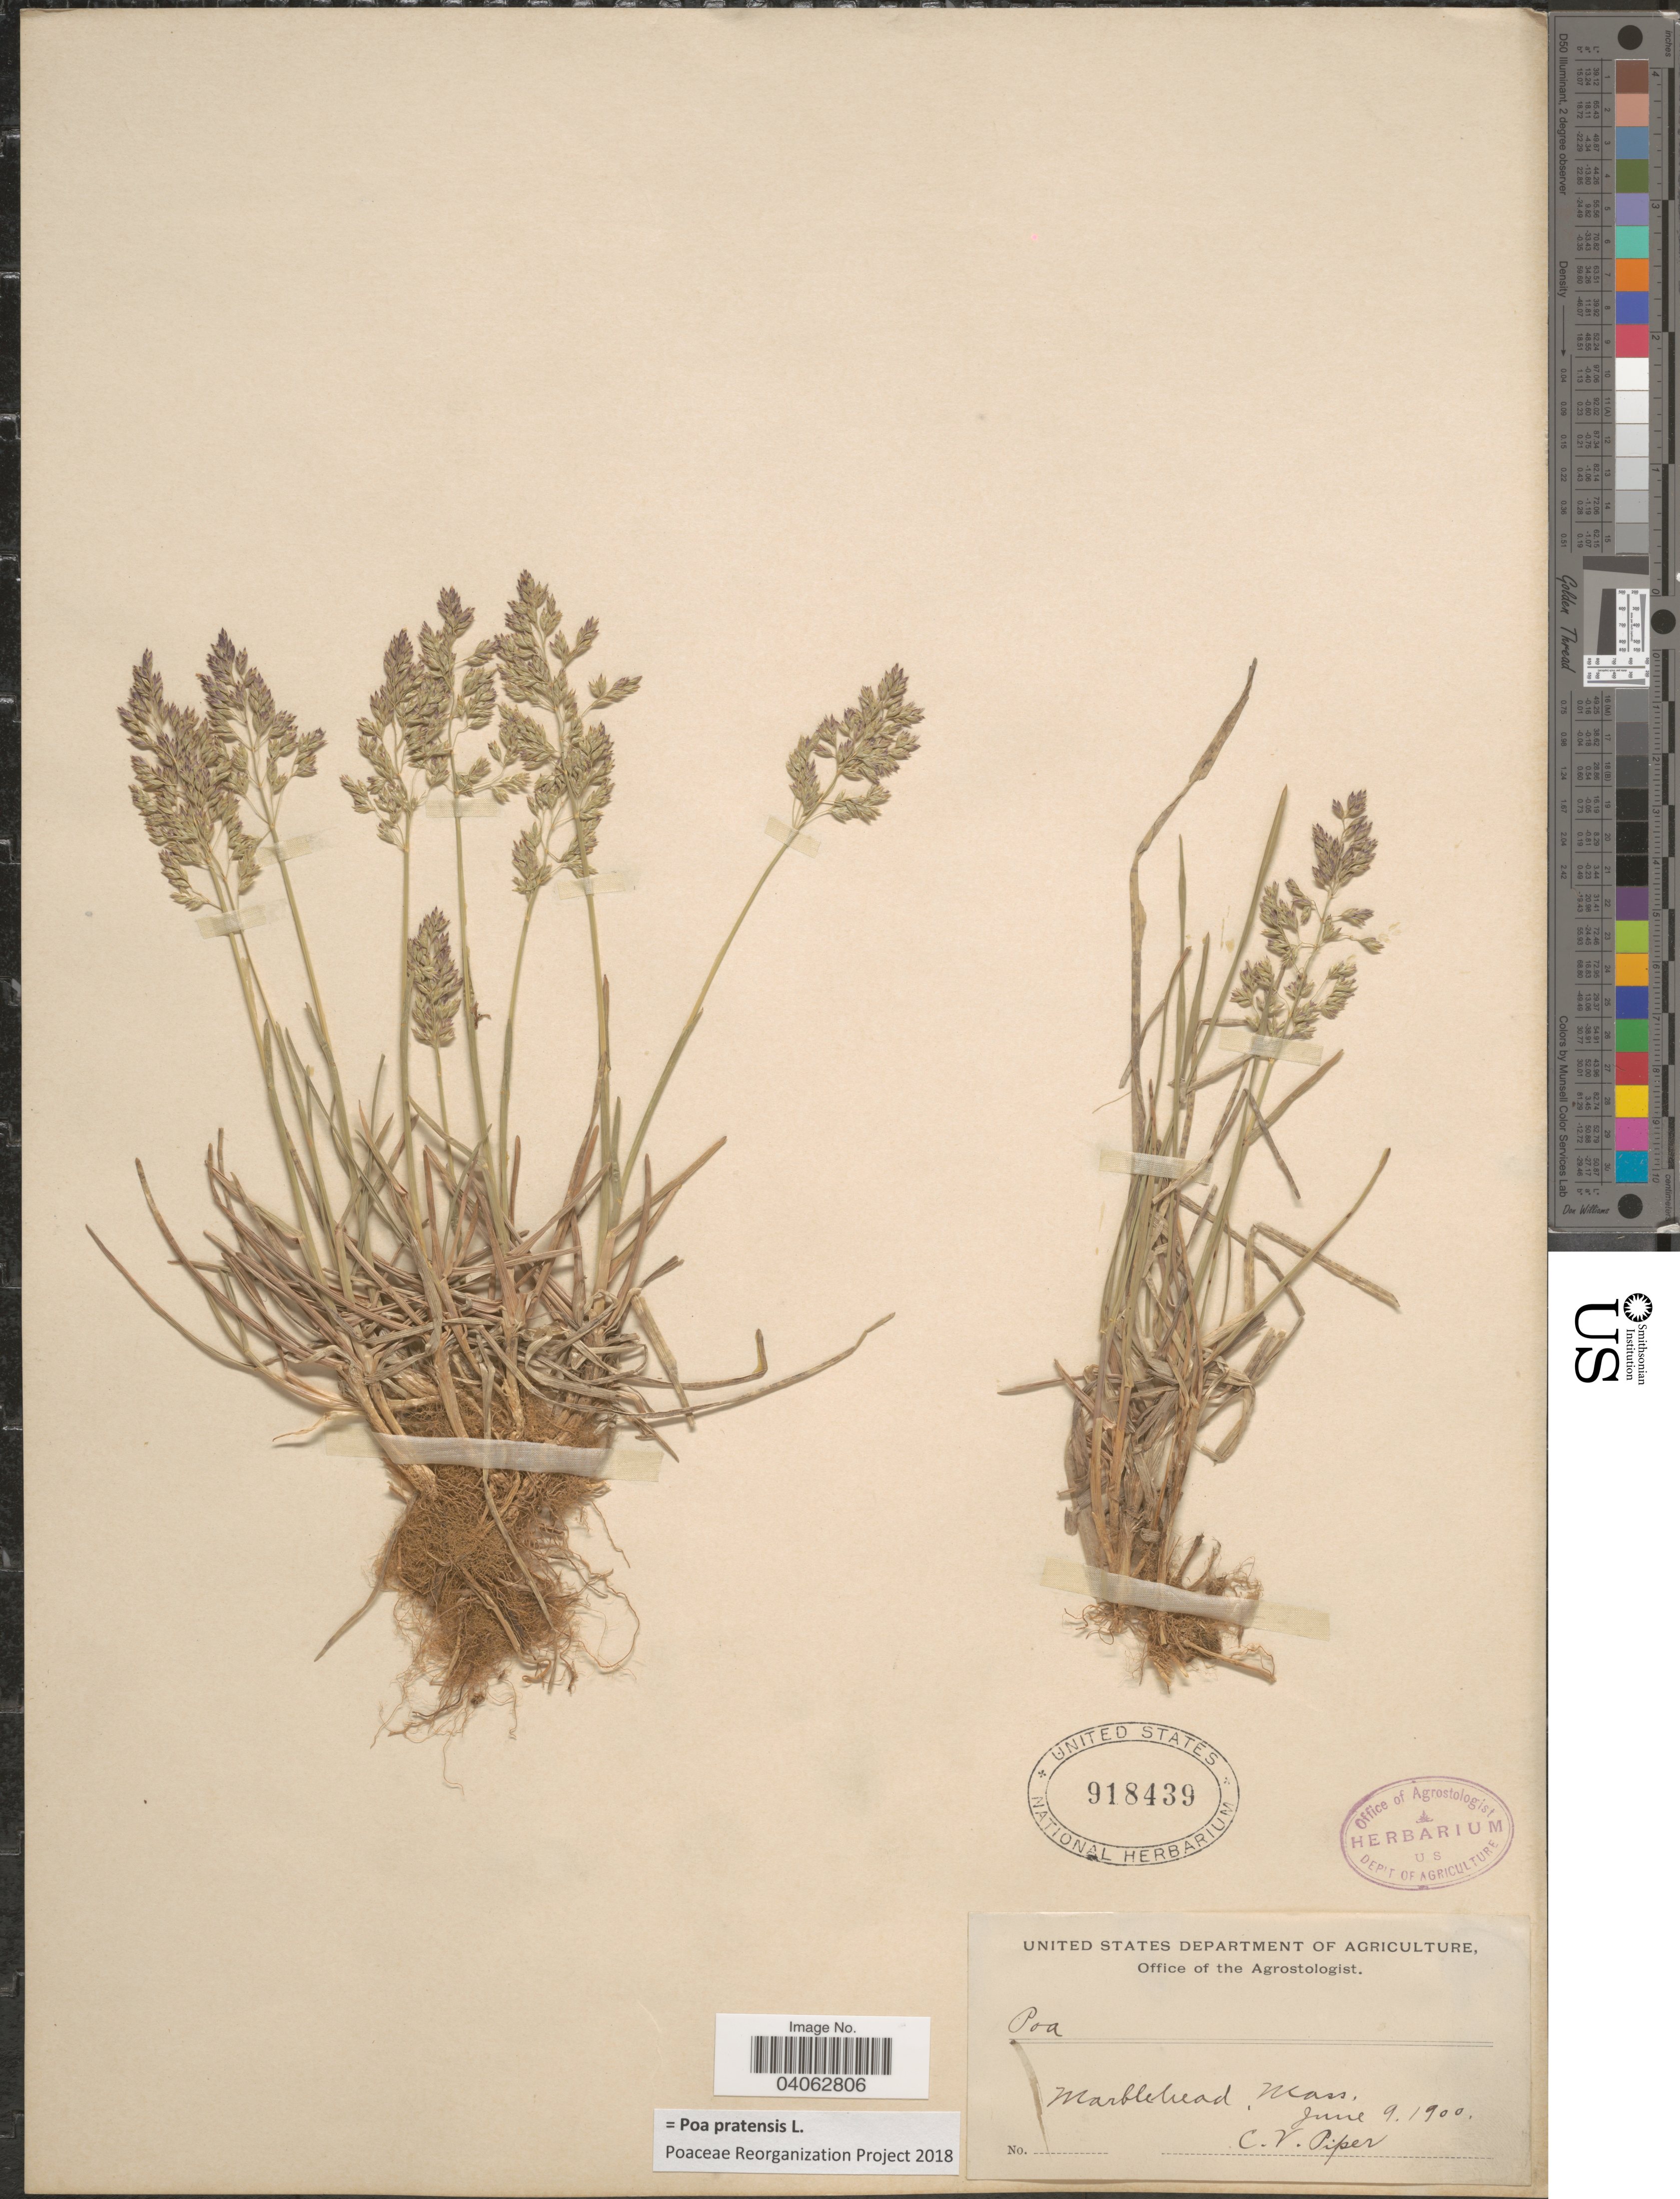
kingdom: Plantae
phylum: Tracheophyta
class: Liliopsida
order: Poales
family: Poaceae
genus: Poa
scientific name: Poa pratensis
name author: L.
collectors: C. V. Piper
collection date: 1900-06-09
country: United States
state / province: Massachusetts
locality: Marblehead.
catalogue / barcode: US 918439